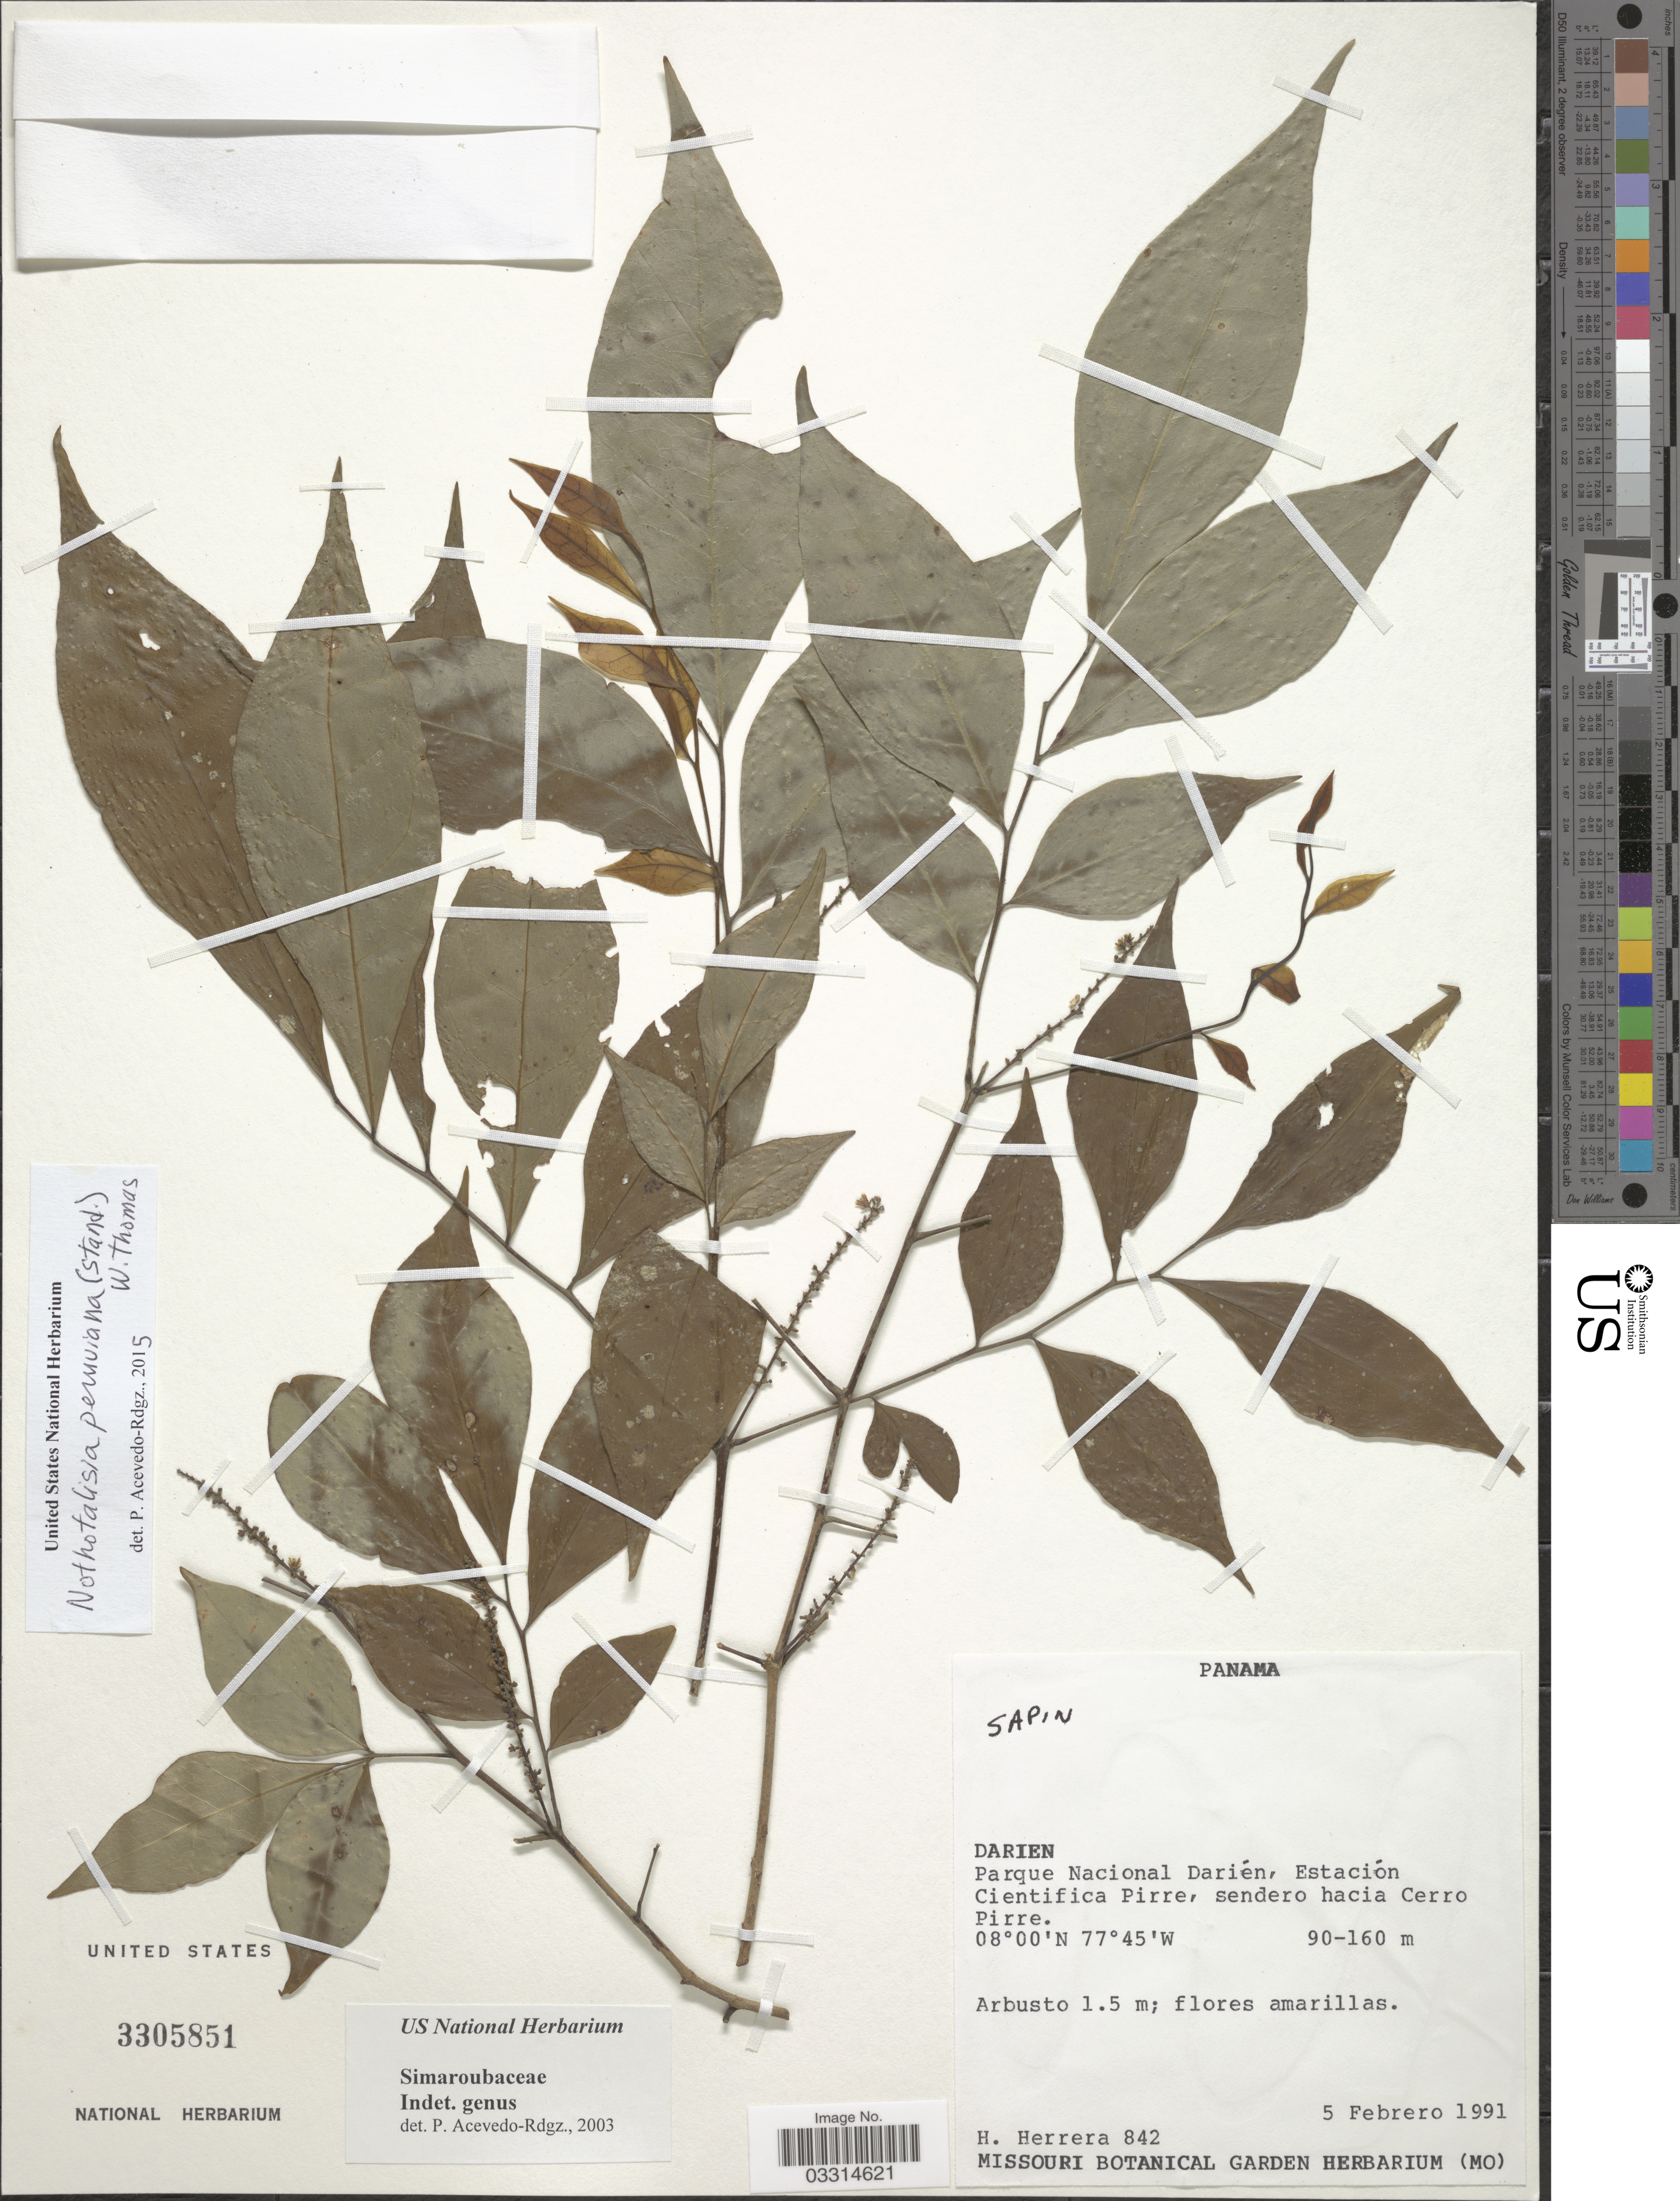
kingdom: Plantae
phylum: Tracheophyta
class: Magnoliopsida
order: Picramniales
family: Picramniaceae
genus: Nothotalisia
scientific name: Nothotalisia peruviana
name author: (Standl.) W.W. Thomas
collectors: H. Herrera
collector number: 842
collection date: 1991-02-05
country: Panama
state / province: Darién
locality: Parque Nacional Darién, Estación Cientifica Pirre, sendero hacia Cerro Pirre.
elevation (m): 90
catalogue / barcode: US 3305851